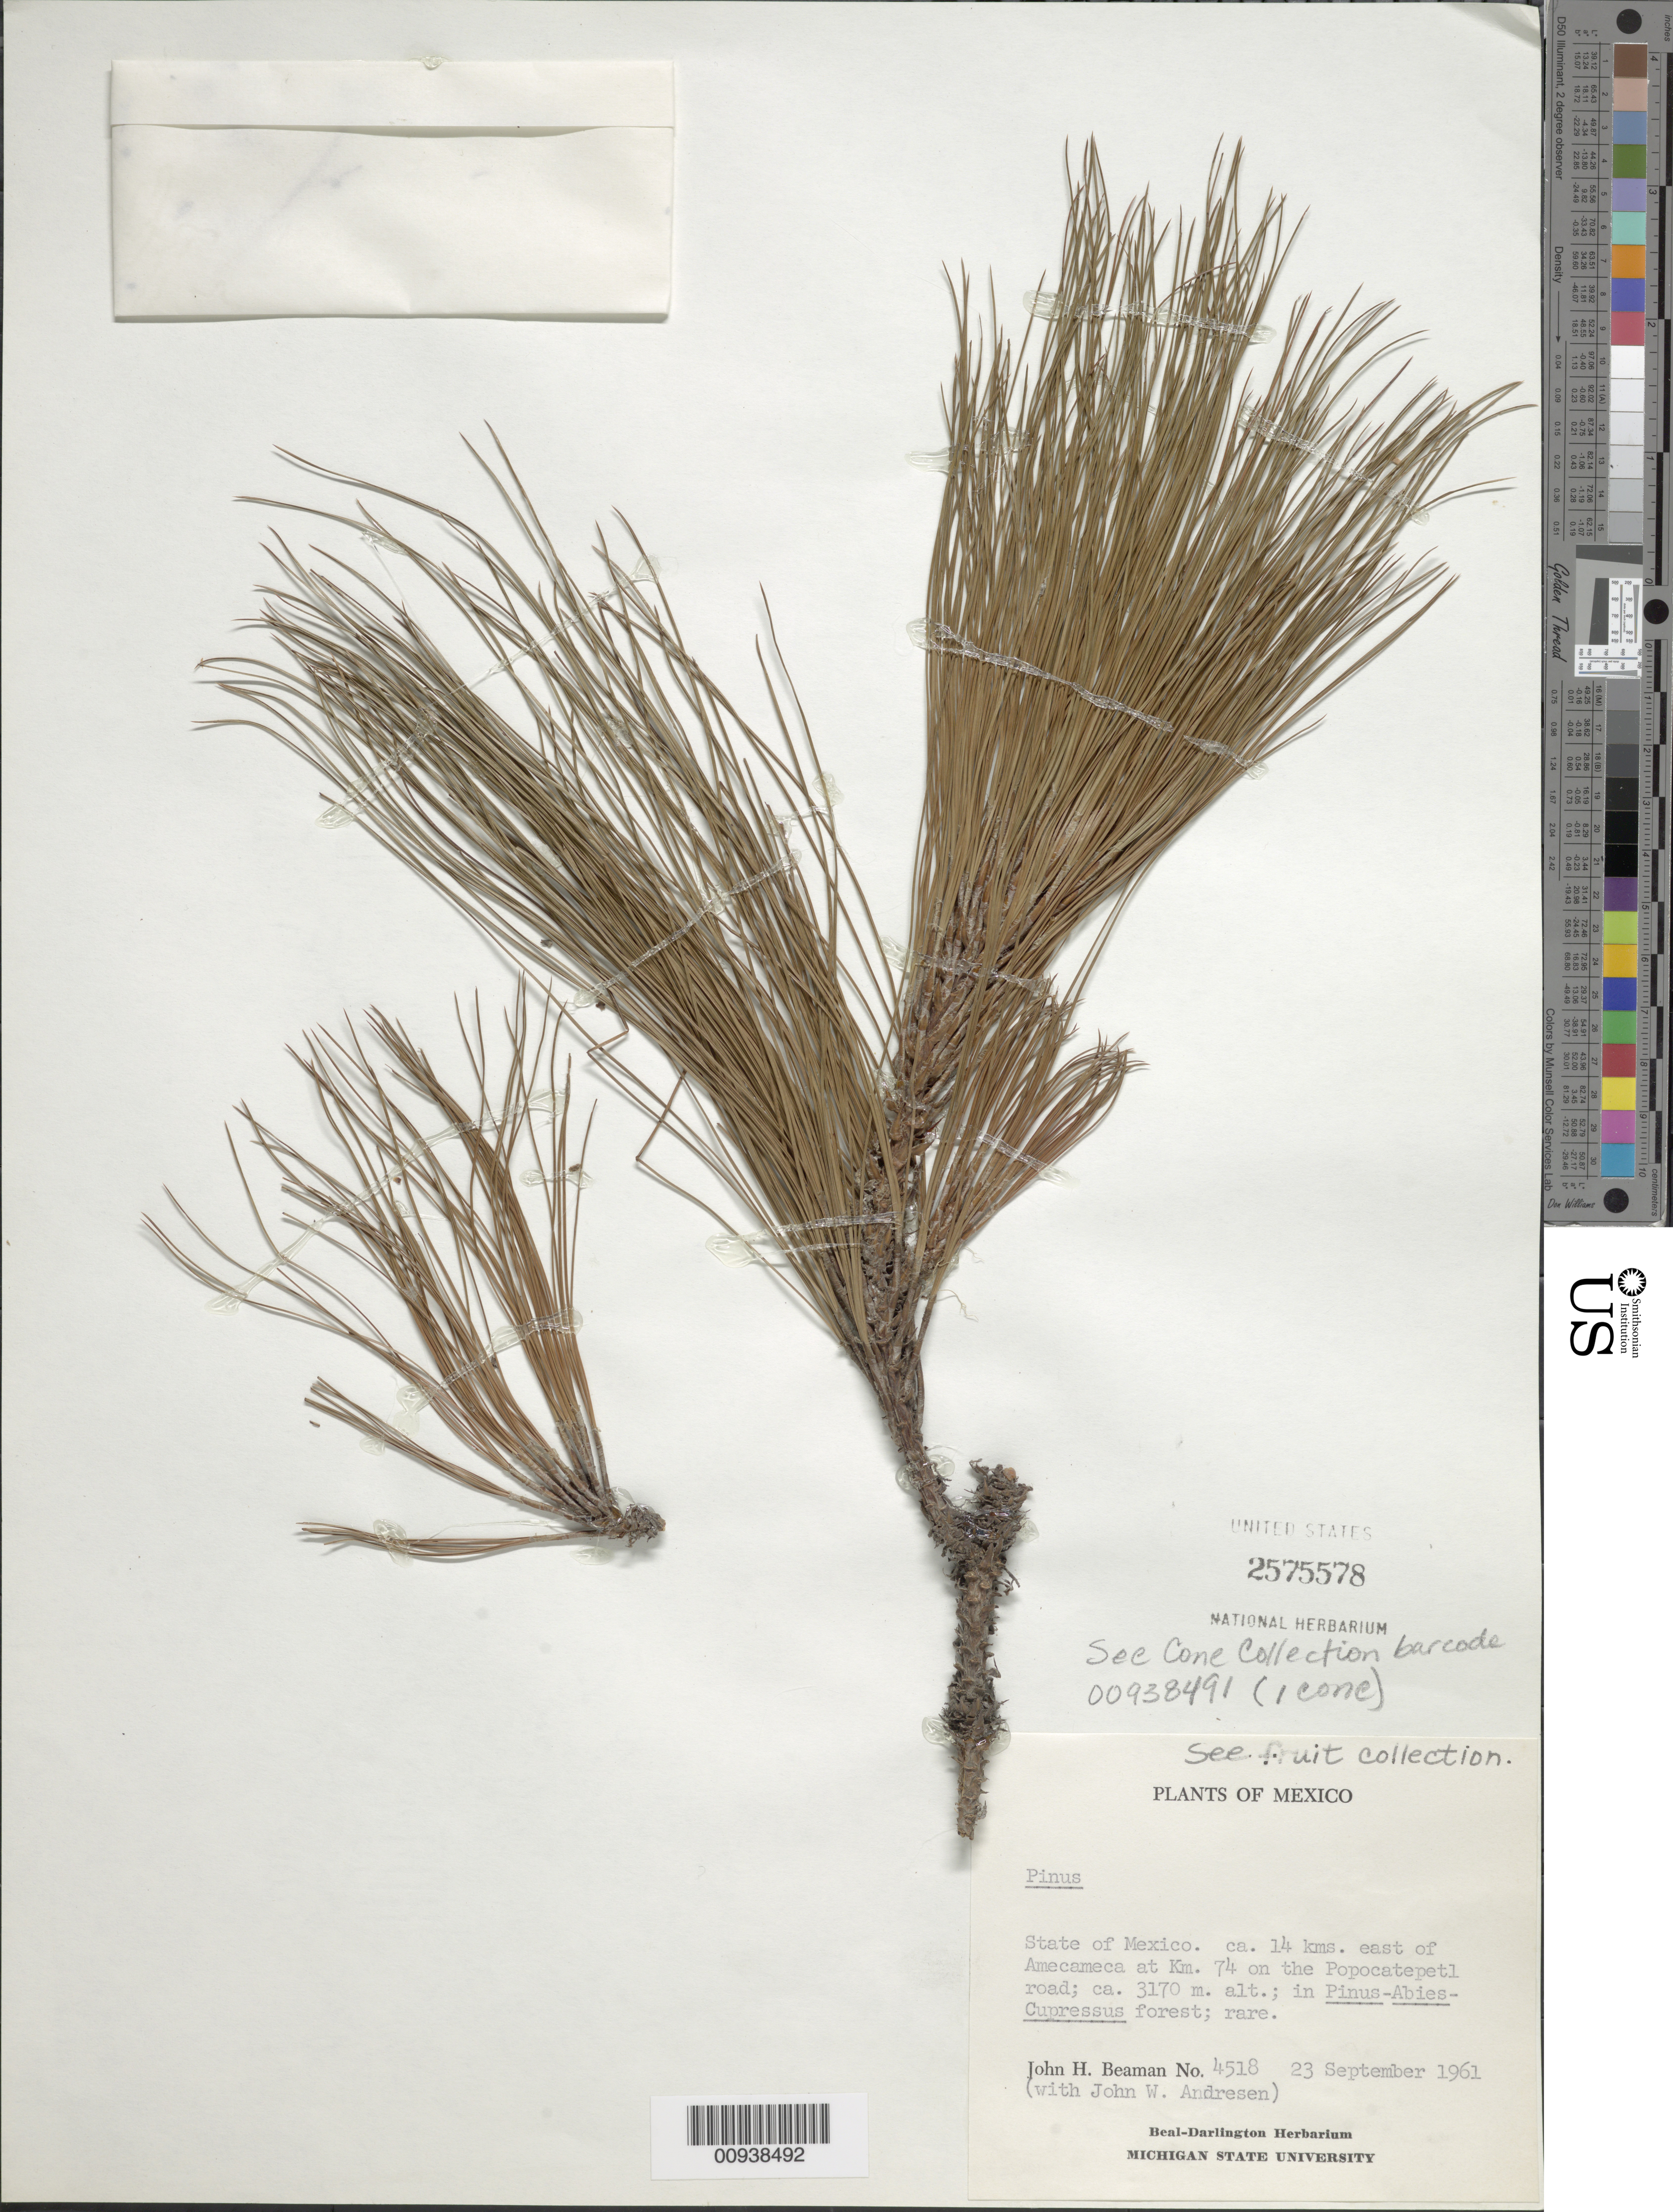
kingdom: Plantae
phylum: Tracheophyta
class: Pinopsida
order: Pinales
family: Pinaceae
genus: Pinus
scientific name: Pinus sp.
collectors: J. H. Beaman & J. Andrésen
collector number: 4518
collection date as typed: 23 Sep 1961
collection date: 1961-09-23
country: Mexico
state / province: México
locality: Ca. 14 kms. East of Amecameca at km. 74 on the Popocatepetl road.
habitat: In Pinus-Abies-Cupressus Forest.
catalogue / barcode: US 2575578